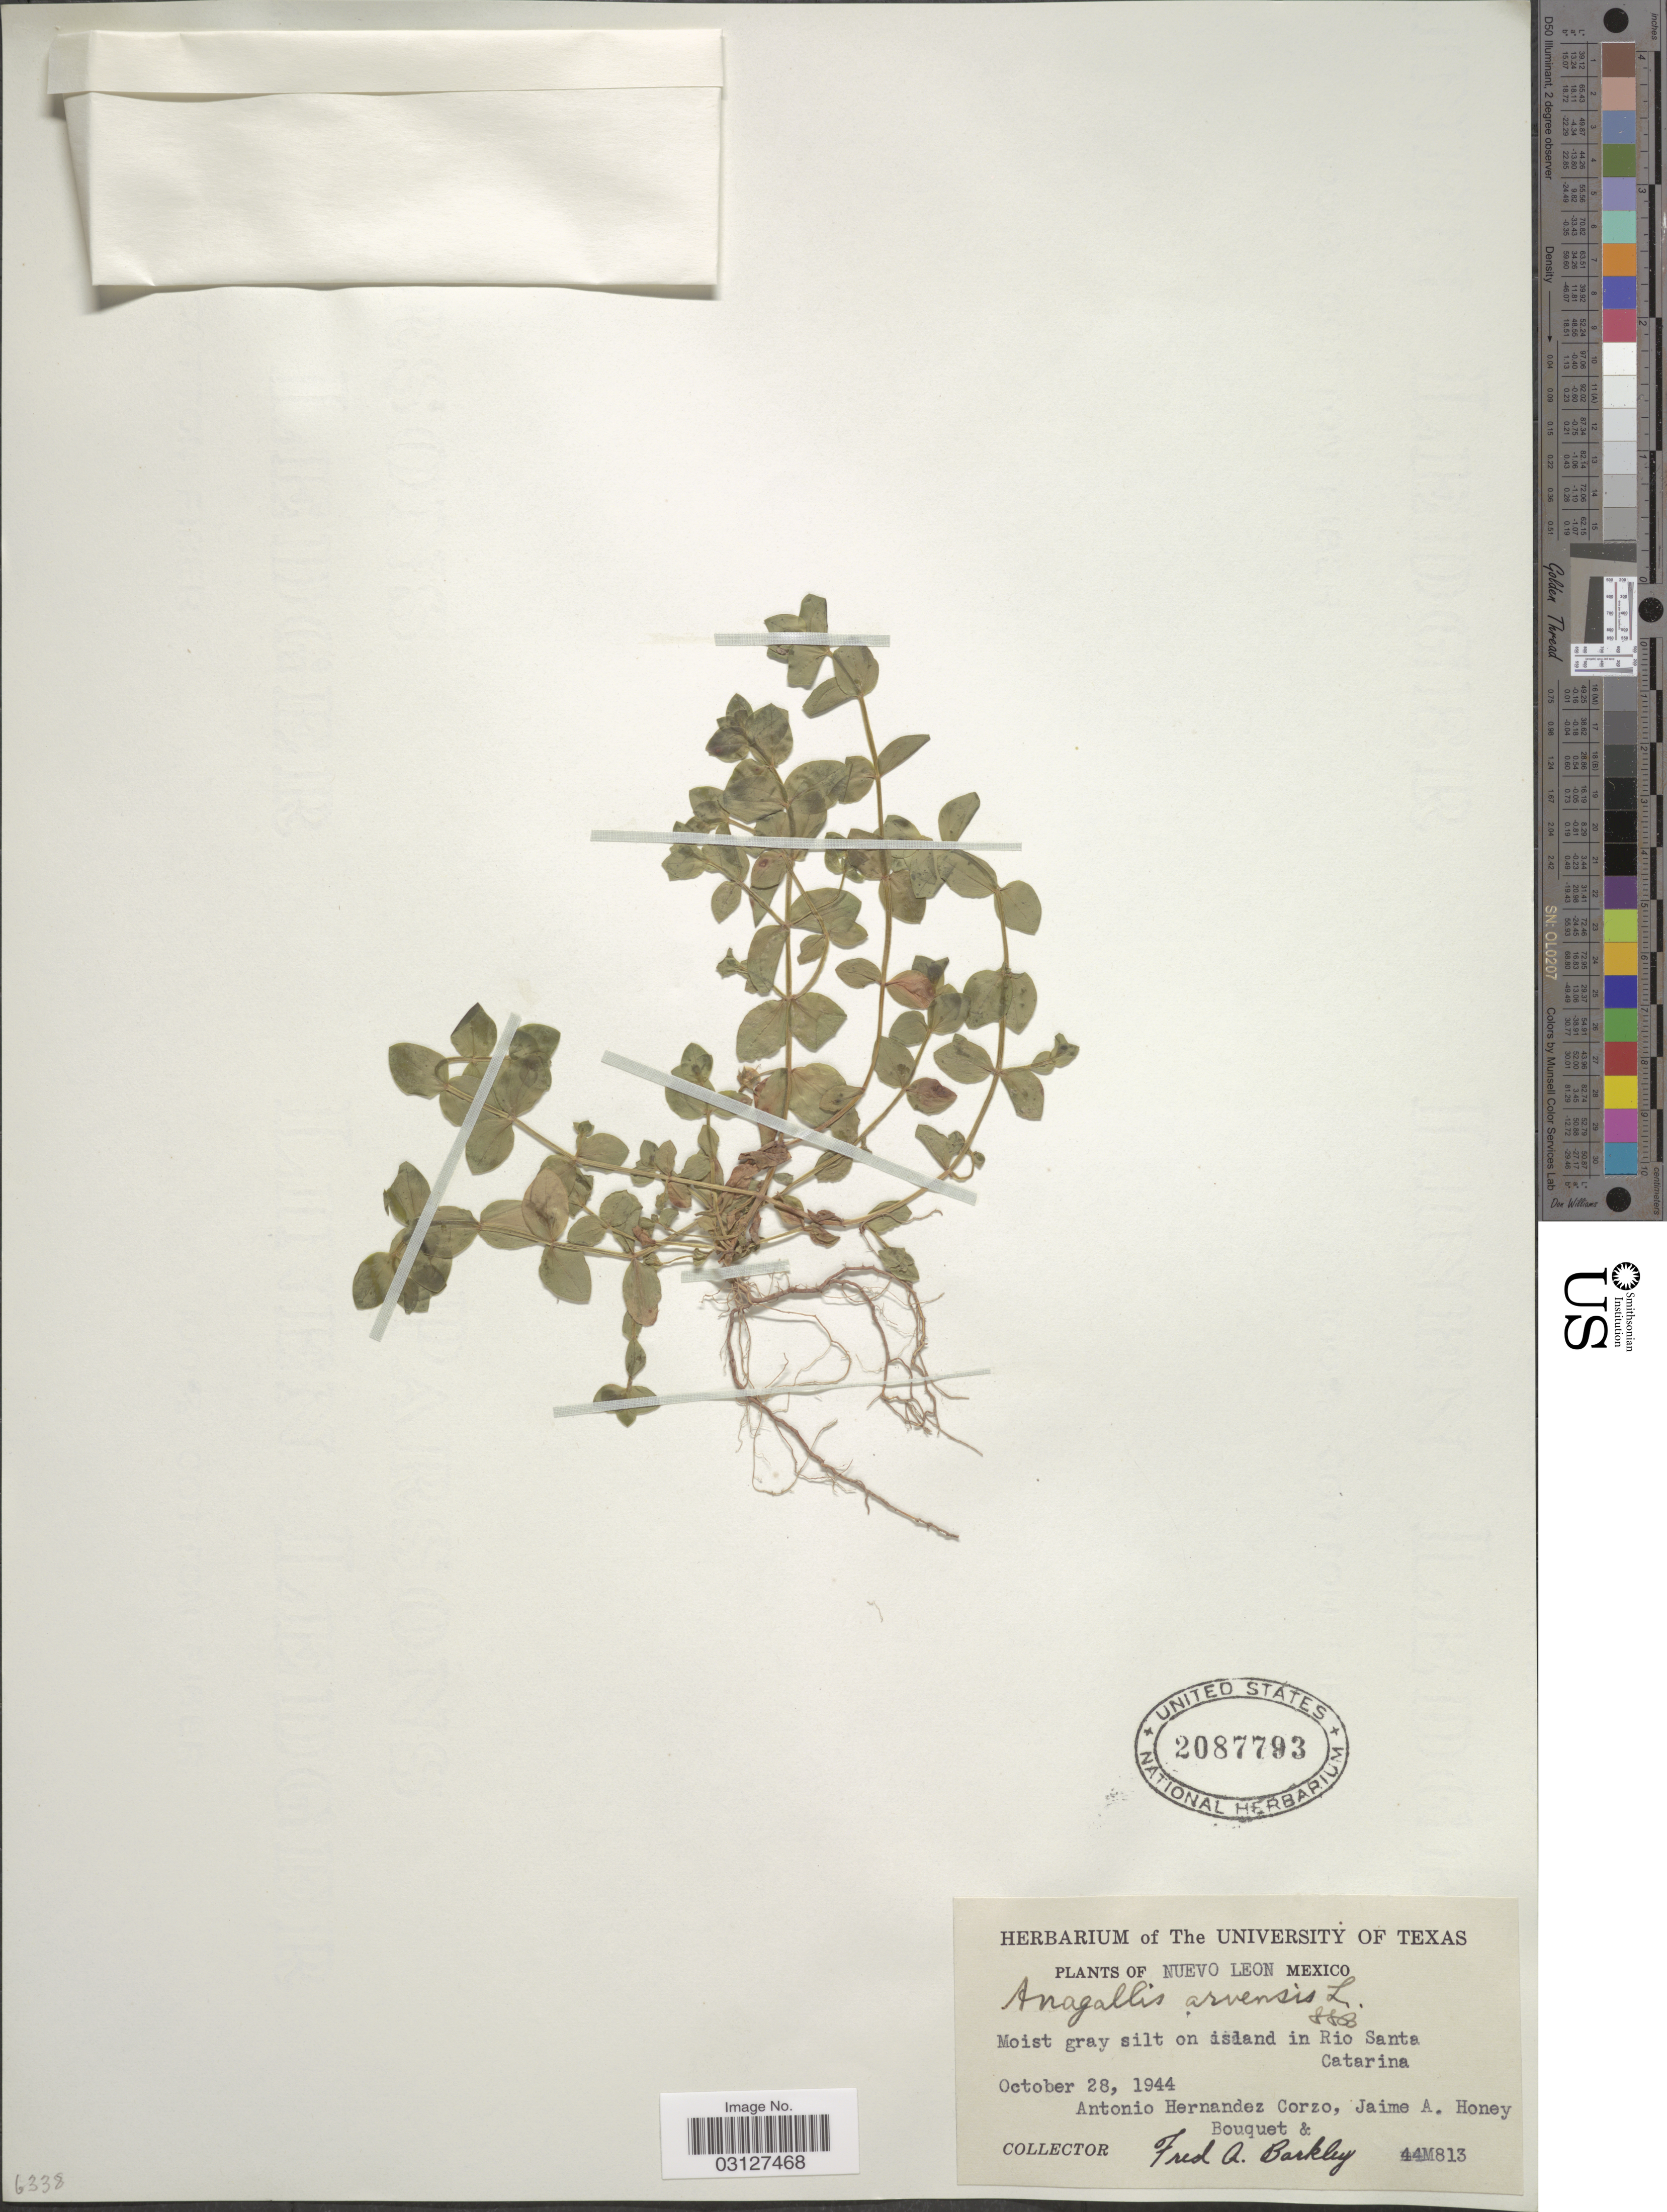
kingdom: Plantae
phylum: Tracheophyta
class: Magnoliopsida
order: Ericales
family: Primulaceae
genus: Anagallis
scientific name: Anagallis arvensis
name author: L.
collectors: A. Hernandez-Corzo, Honey Bouquet, J. A. & F. A. Barkley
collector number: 44M813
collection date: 1944-10-28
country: Mexico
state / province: Nuevo León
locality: Moist gray silt on island in Rio Santa Catarina.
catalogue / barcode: US 2087793